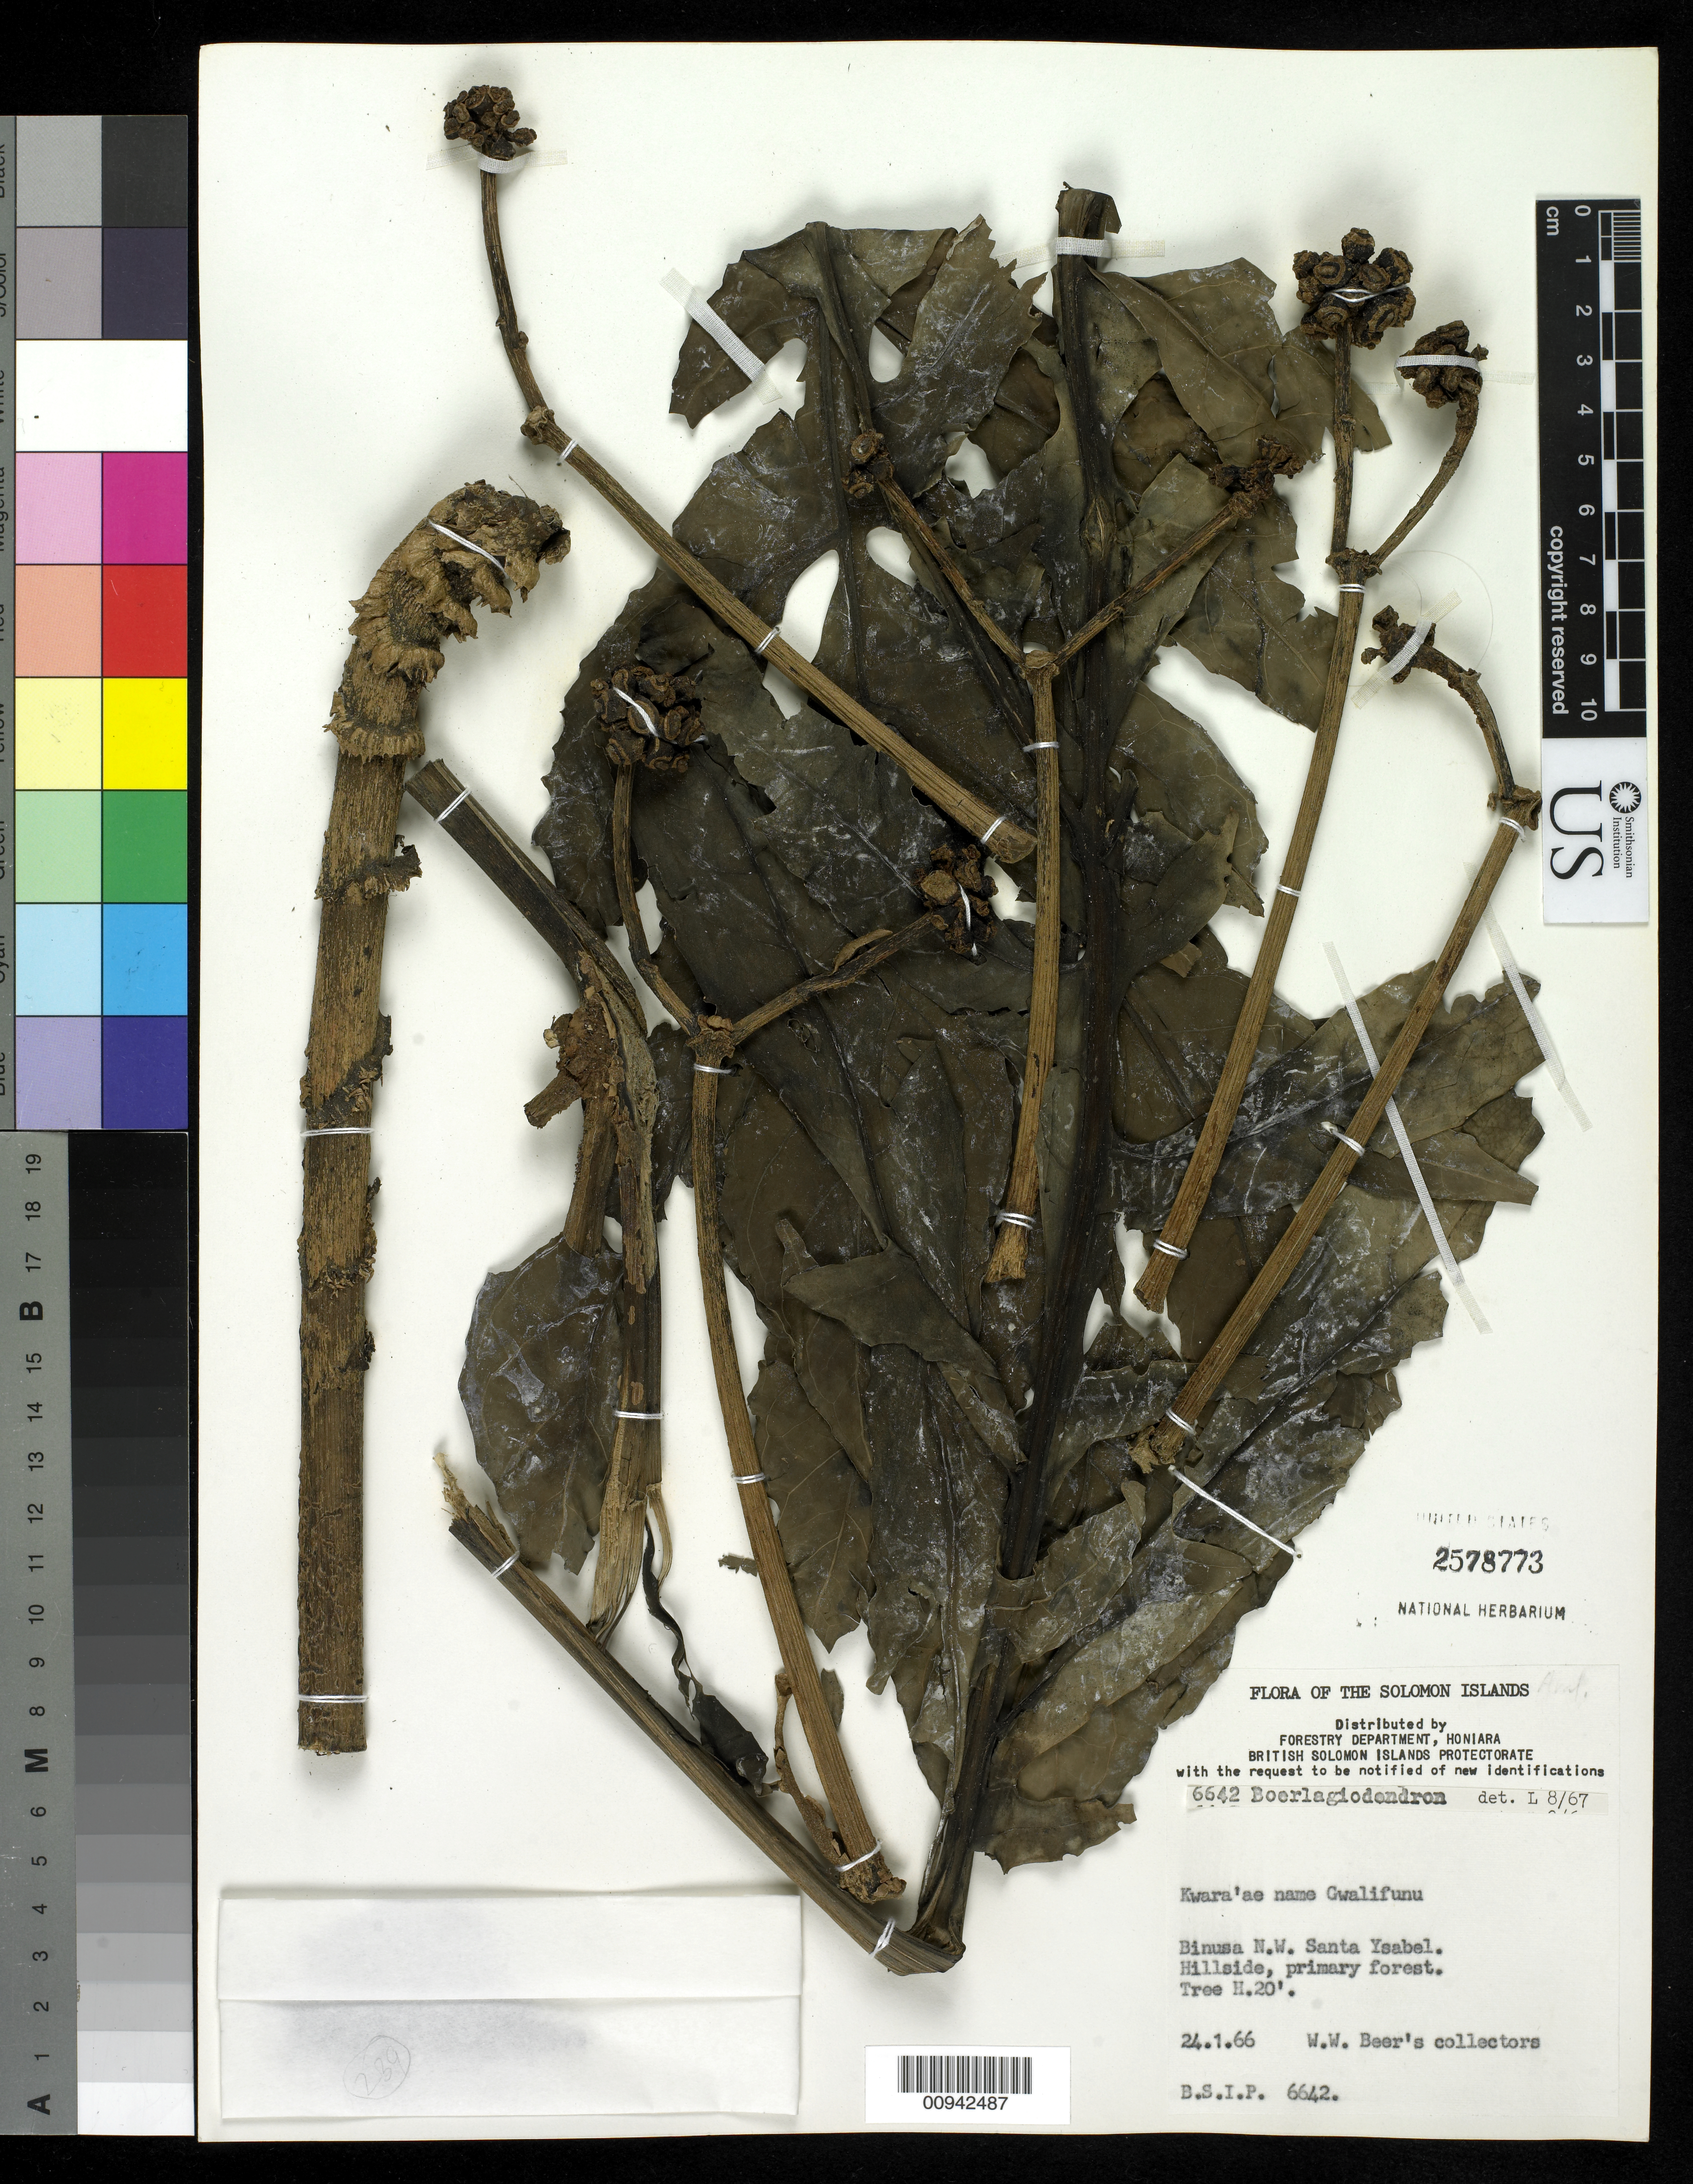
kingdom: Plantae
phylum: Tracheophyta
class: Magnoliopsida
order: Apiales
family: Araliaceae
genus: Boerlagiodendron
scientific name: Boerlagiodendron sp.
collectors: W. Beer's Collectors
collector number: BSIP 6642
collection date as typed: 24 Jan 1966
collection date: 1966-01-24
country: Solomon Islands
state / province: Isabel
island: Santa Isabel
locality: Binusa NW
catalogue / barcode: US 2578773